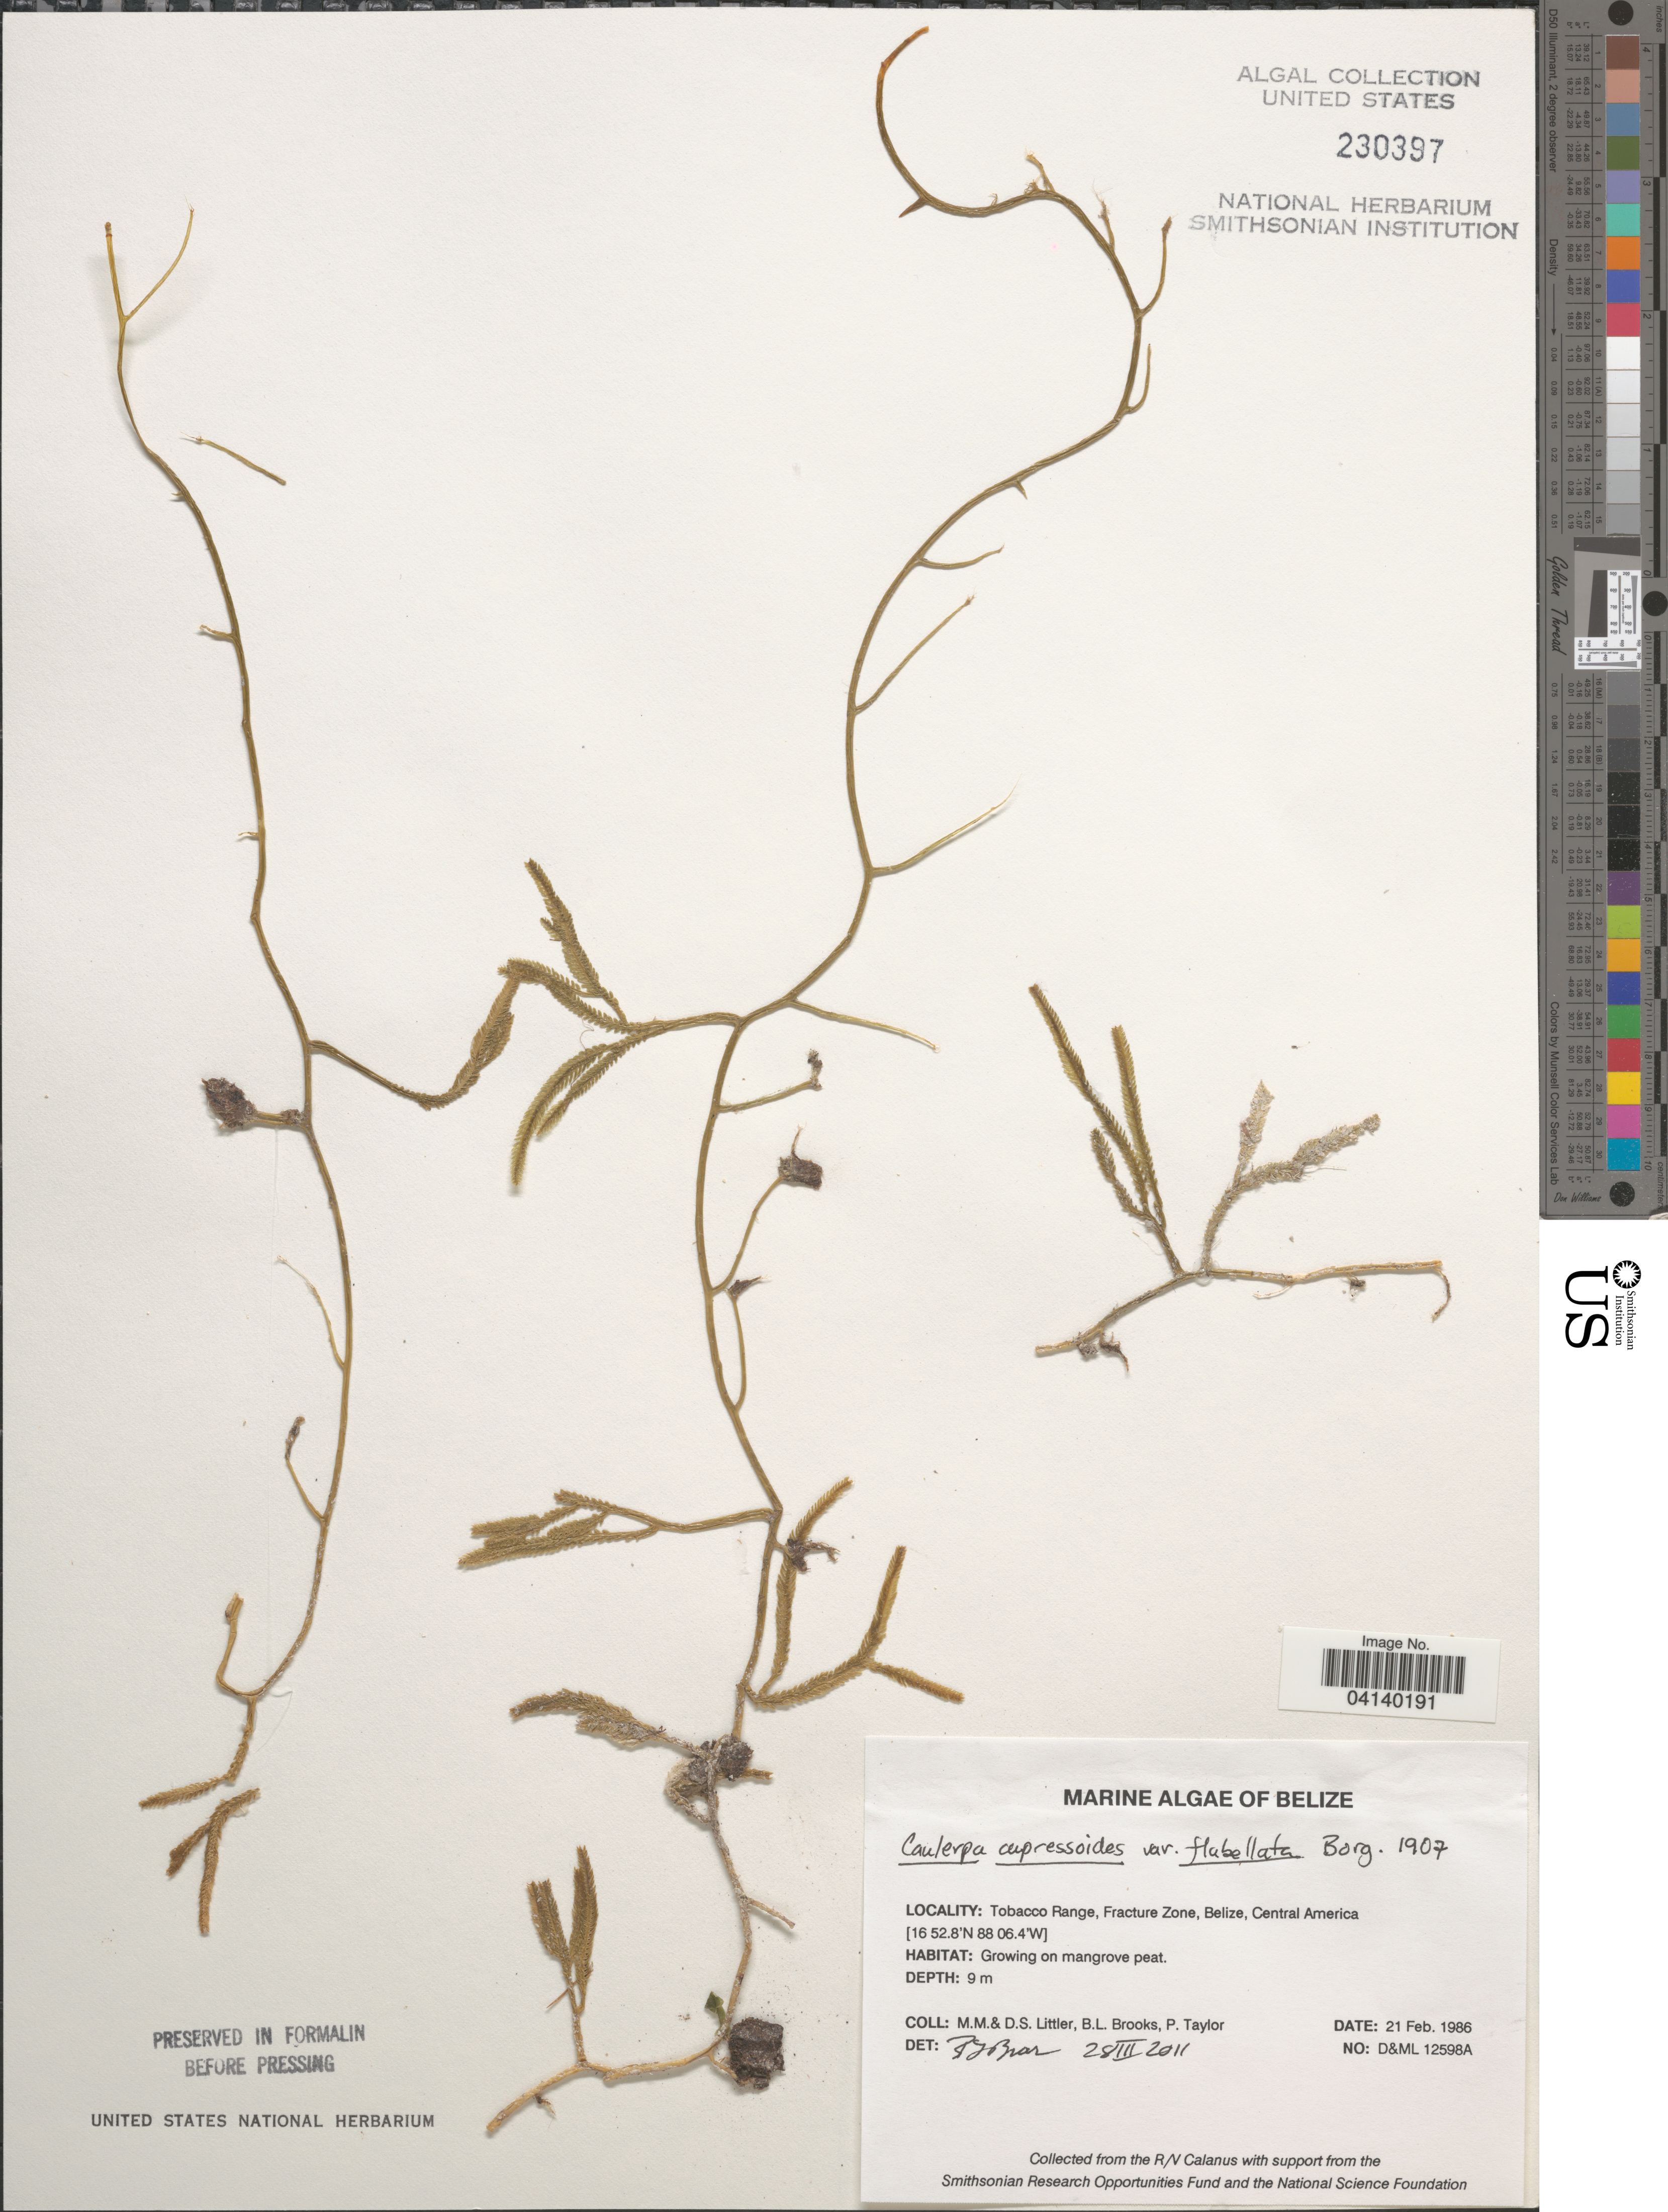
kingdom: Plantae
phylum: Chlorophyta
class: Ulvophyceae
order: Bryopsidales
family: Caulerpaceae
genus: Caulerpa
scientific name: Caulerpa cupressoides var. flabellata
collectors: D. S. Littler, B. Brooks & P. Taylor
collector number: D&ML12598A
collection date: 1986-02-21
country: Belize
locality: Tobacco Range, Fracture Zone.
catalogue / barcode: US 230397